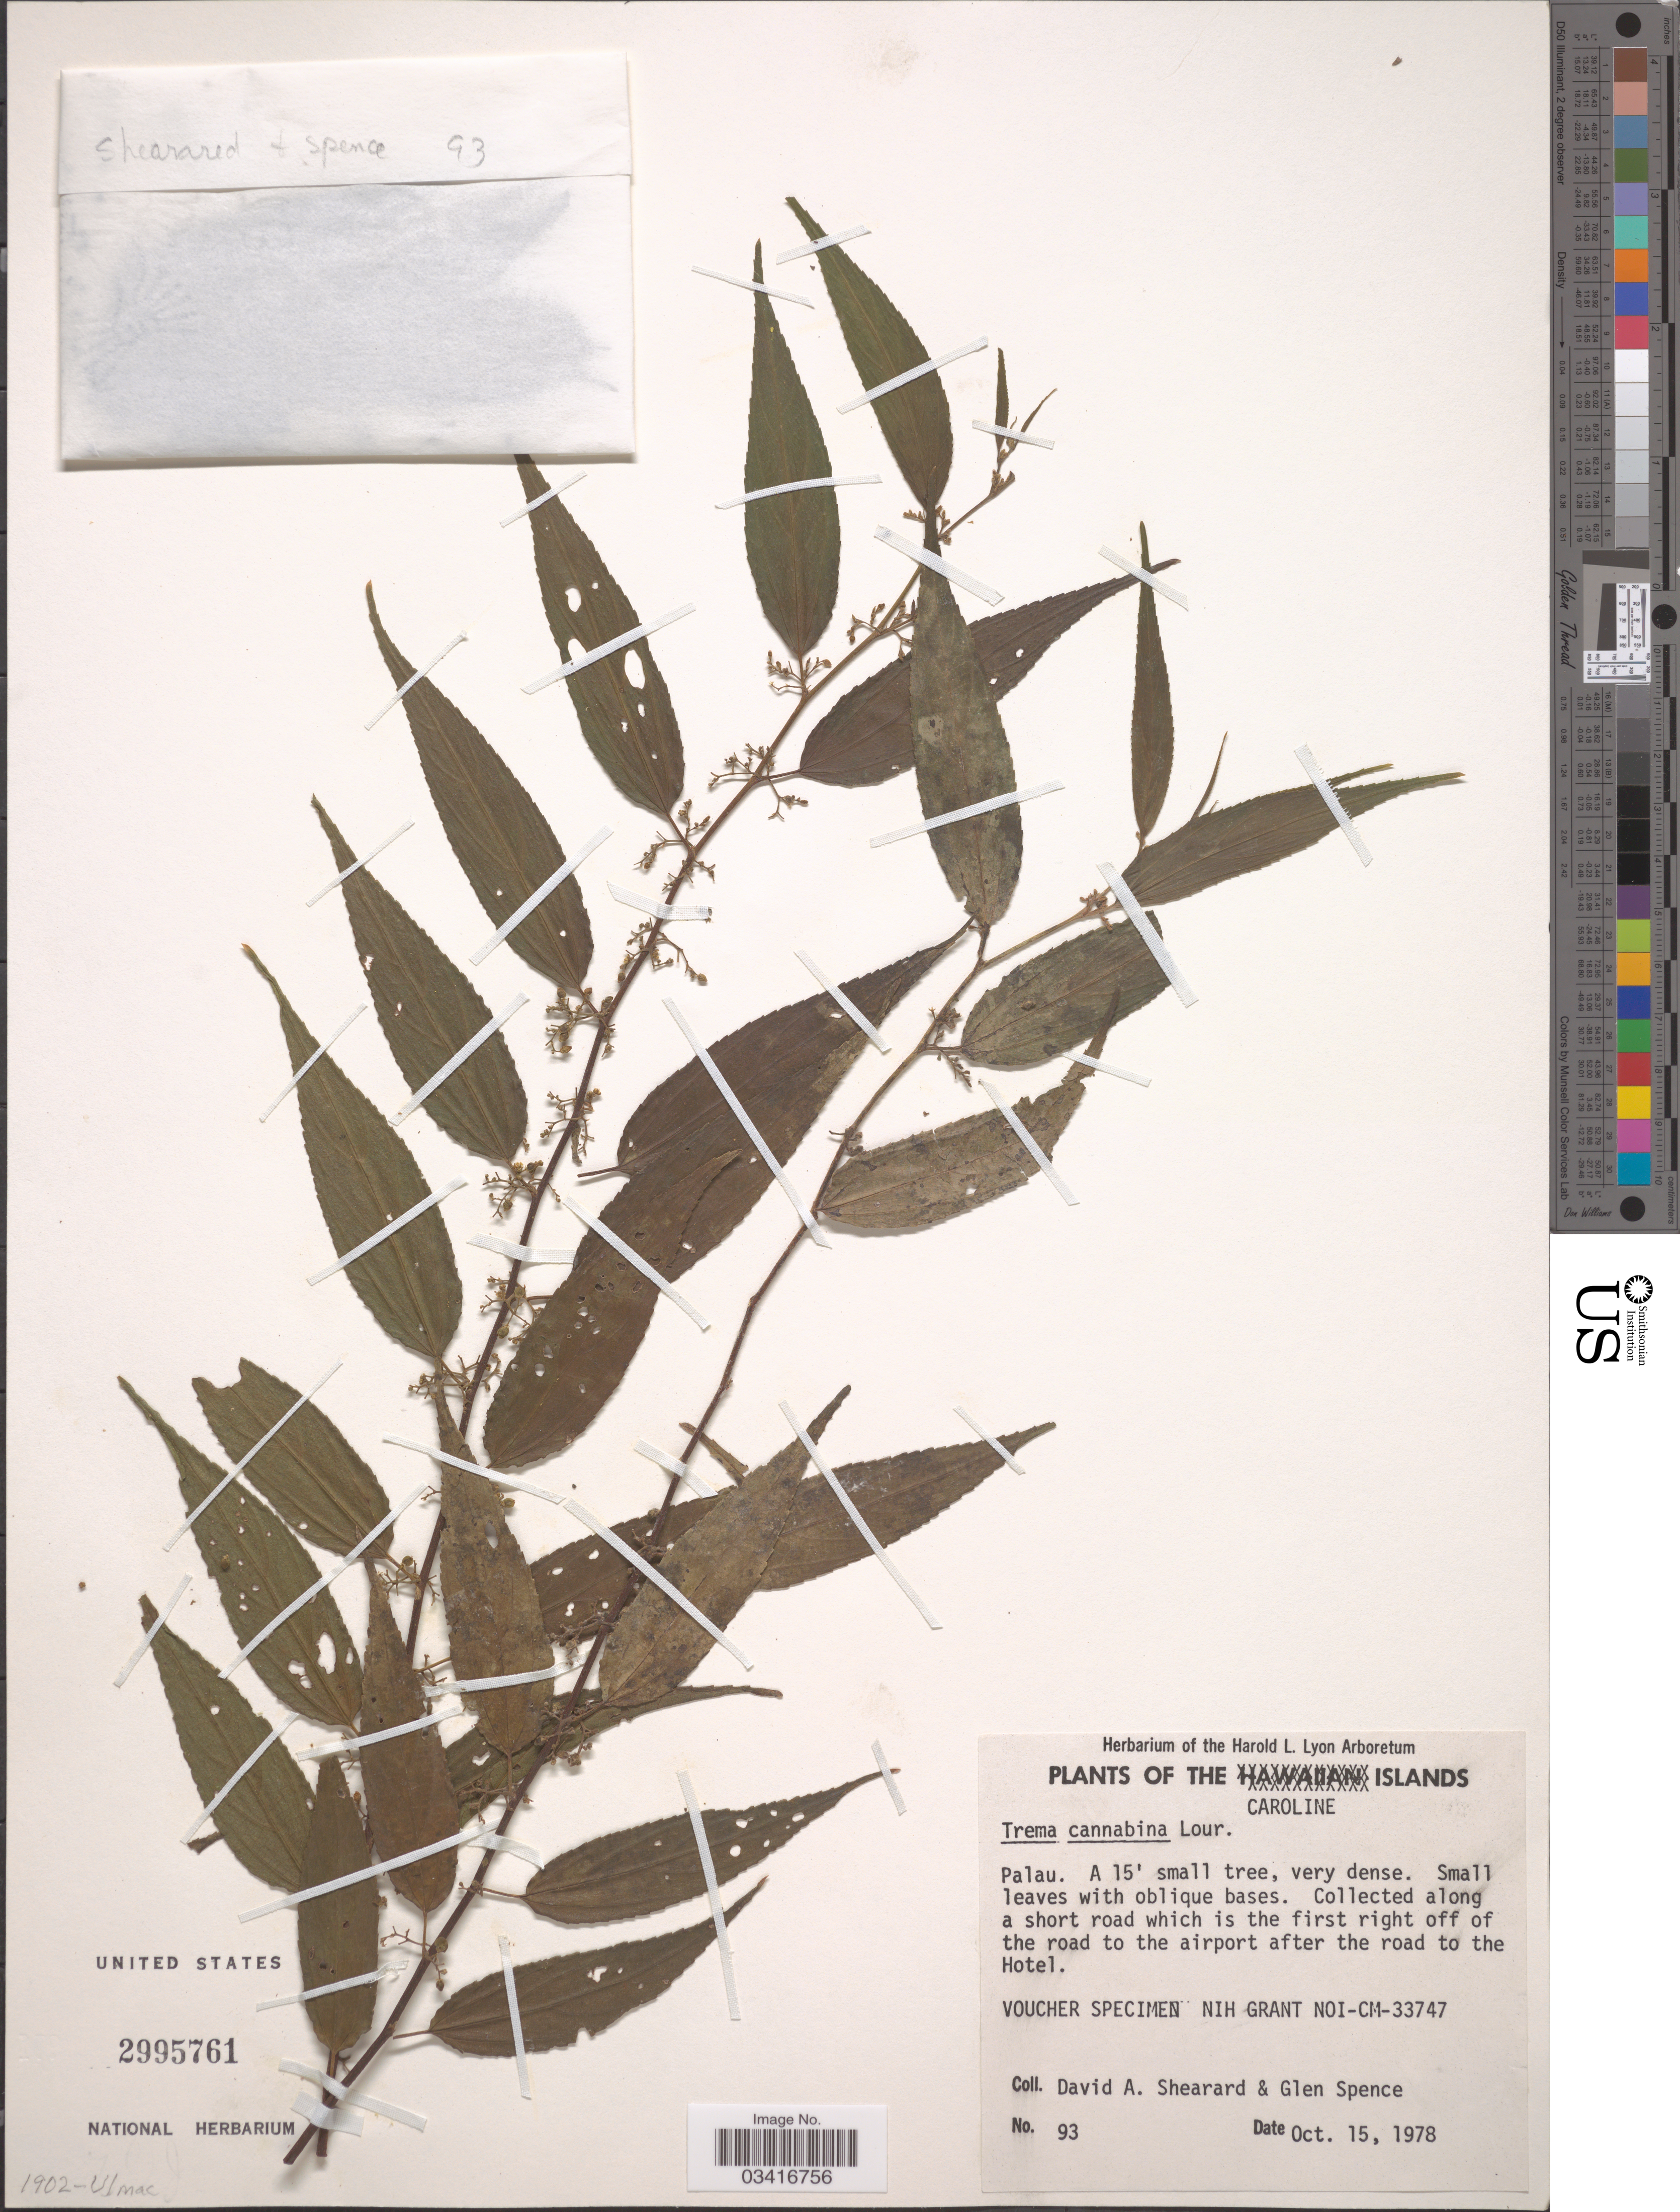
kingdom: Plantae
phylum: Tracheophyta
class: Magnoliopsida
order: Rosales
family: Cannabaceae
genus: Trema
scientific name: Trema cannabina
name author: Lour.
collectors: D. Shearard & G. Spence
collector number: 93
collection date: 1978-10-15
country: Palau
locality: The Caroline Islands. Palau. Collected along a short road which is the first right off of the road to the airport after the road to the Hotel.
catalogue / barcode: US 2995761